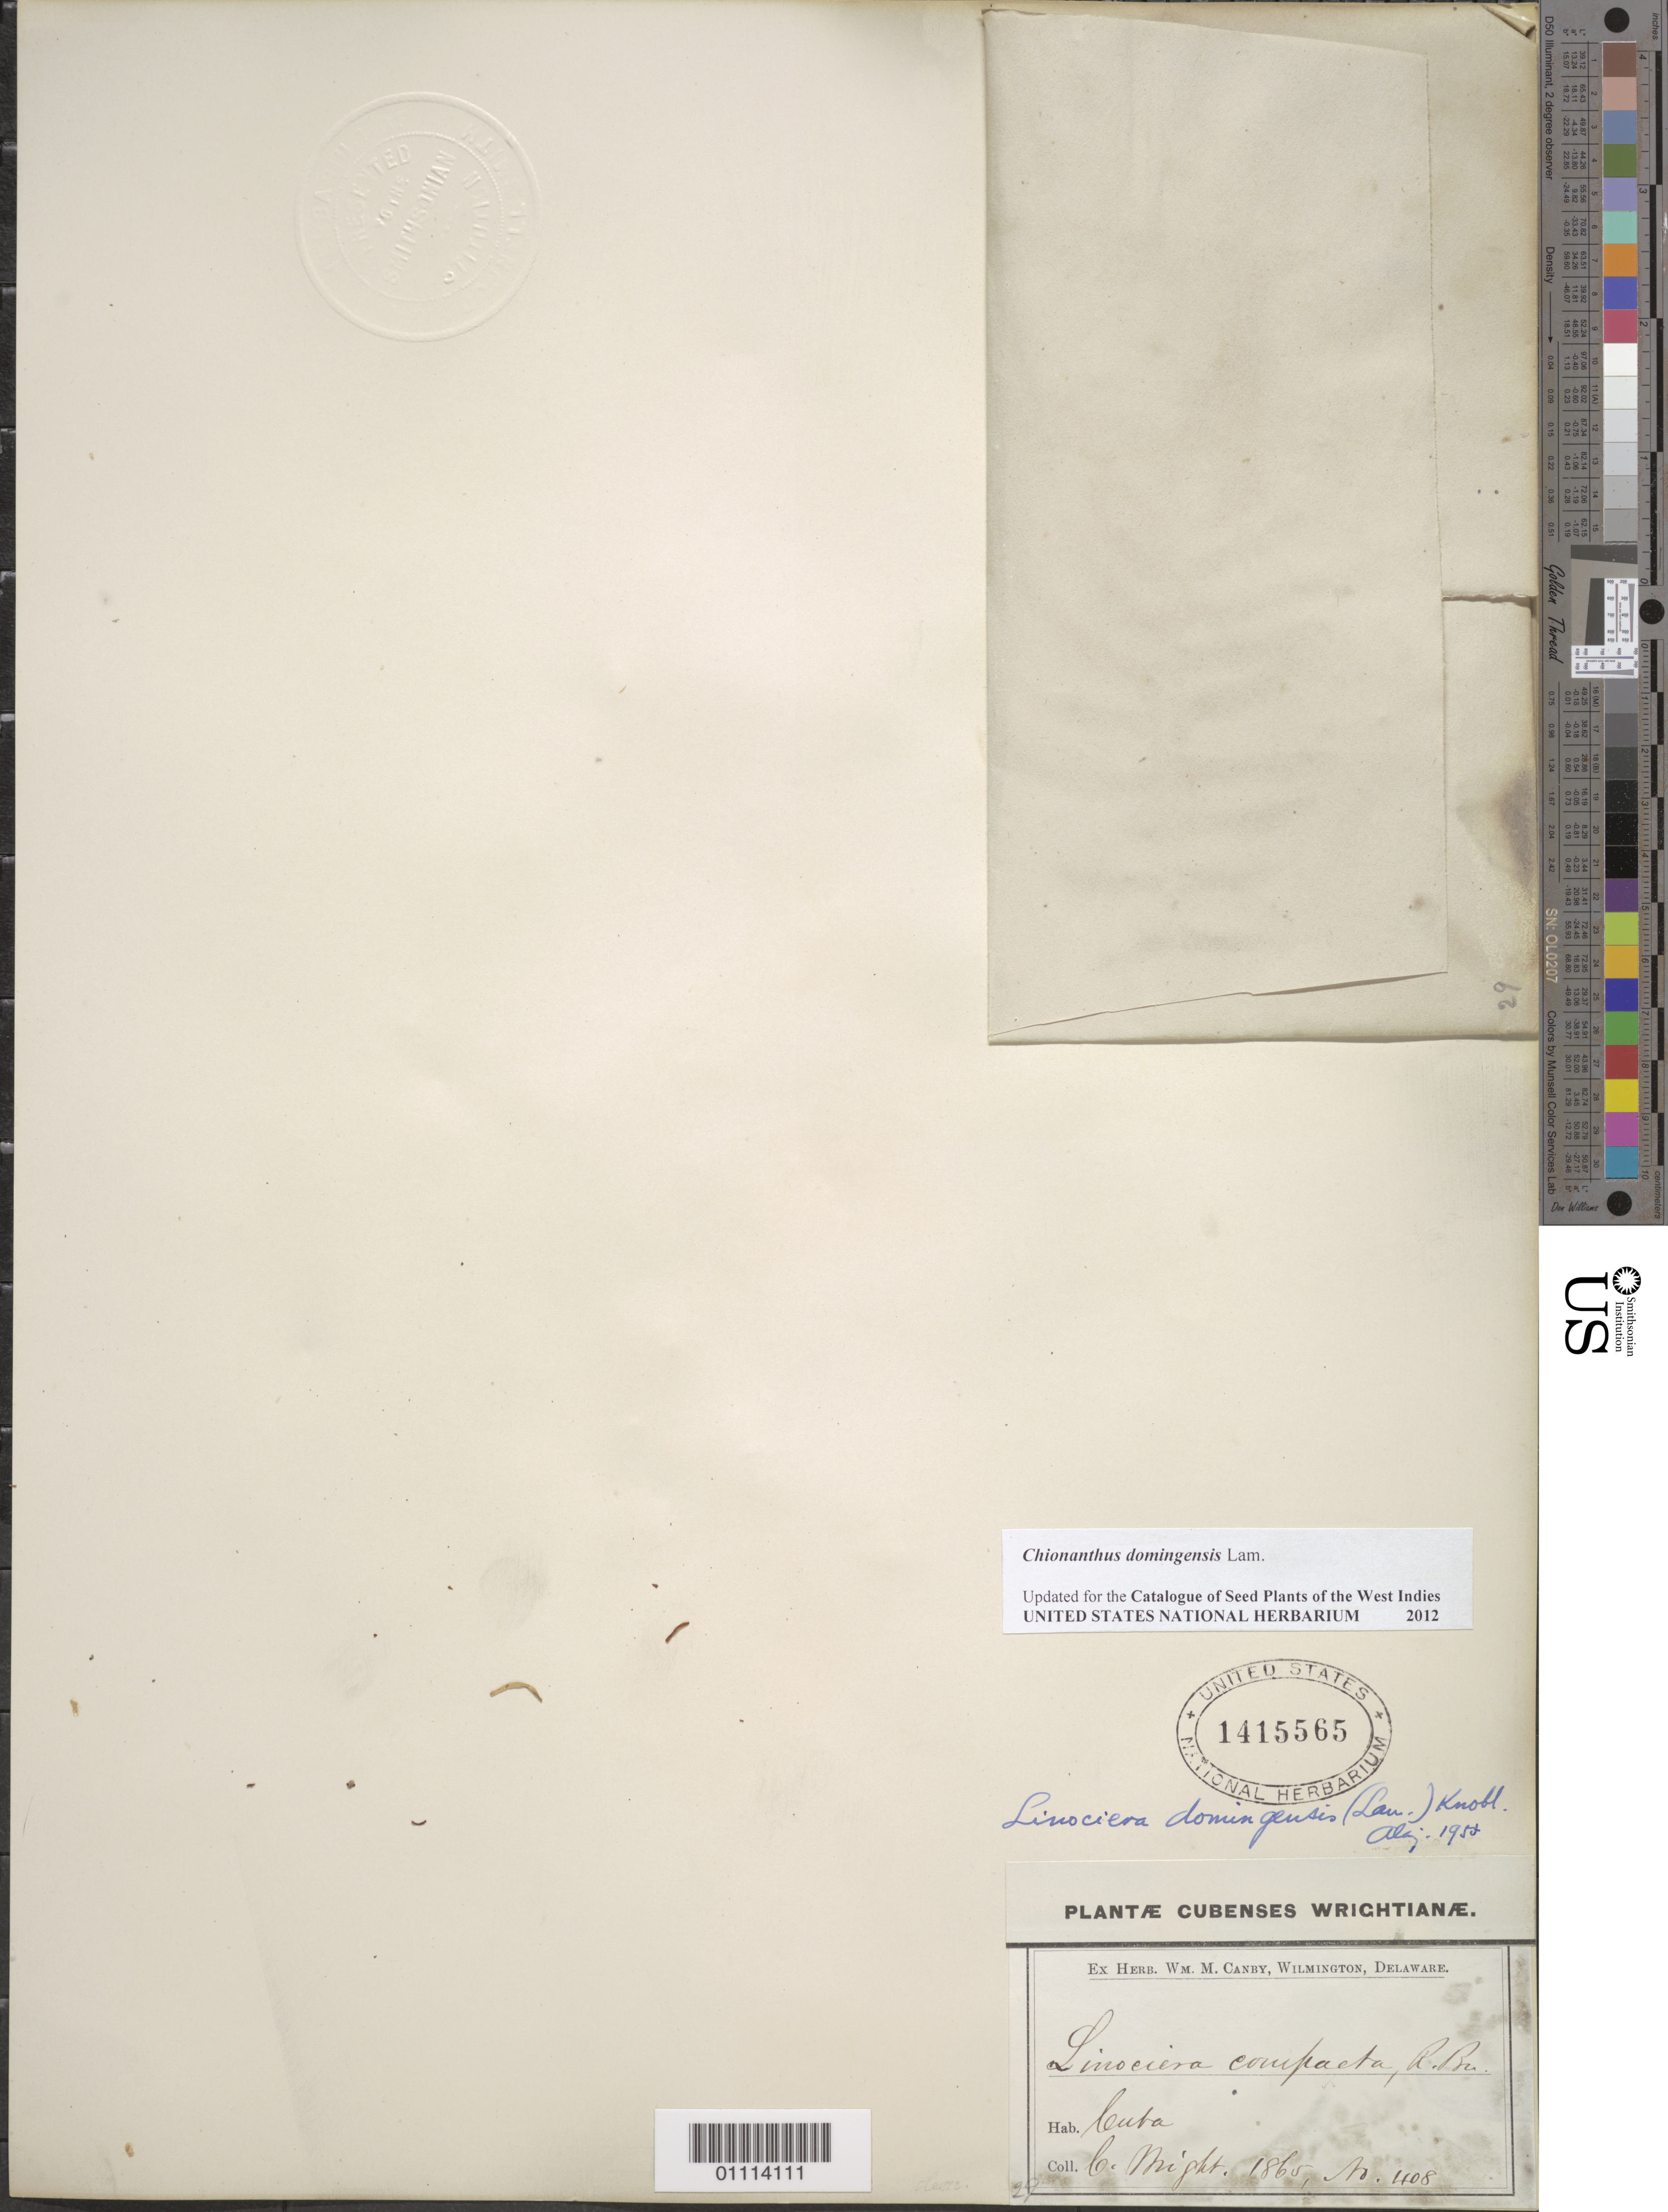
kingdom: Plantae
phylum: Tracheophyta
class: Magnoliopsida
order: Lamiales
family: Oleaceae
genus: Linociera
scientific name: Linociera domingensis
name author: (Lam.) Knobl.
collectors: C. Wright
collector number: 408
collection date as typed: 1865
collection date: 1865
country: Cuba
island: Cuba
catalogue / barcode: US 1415565